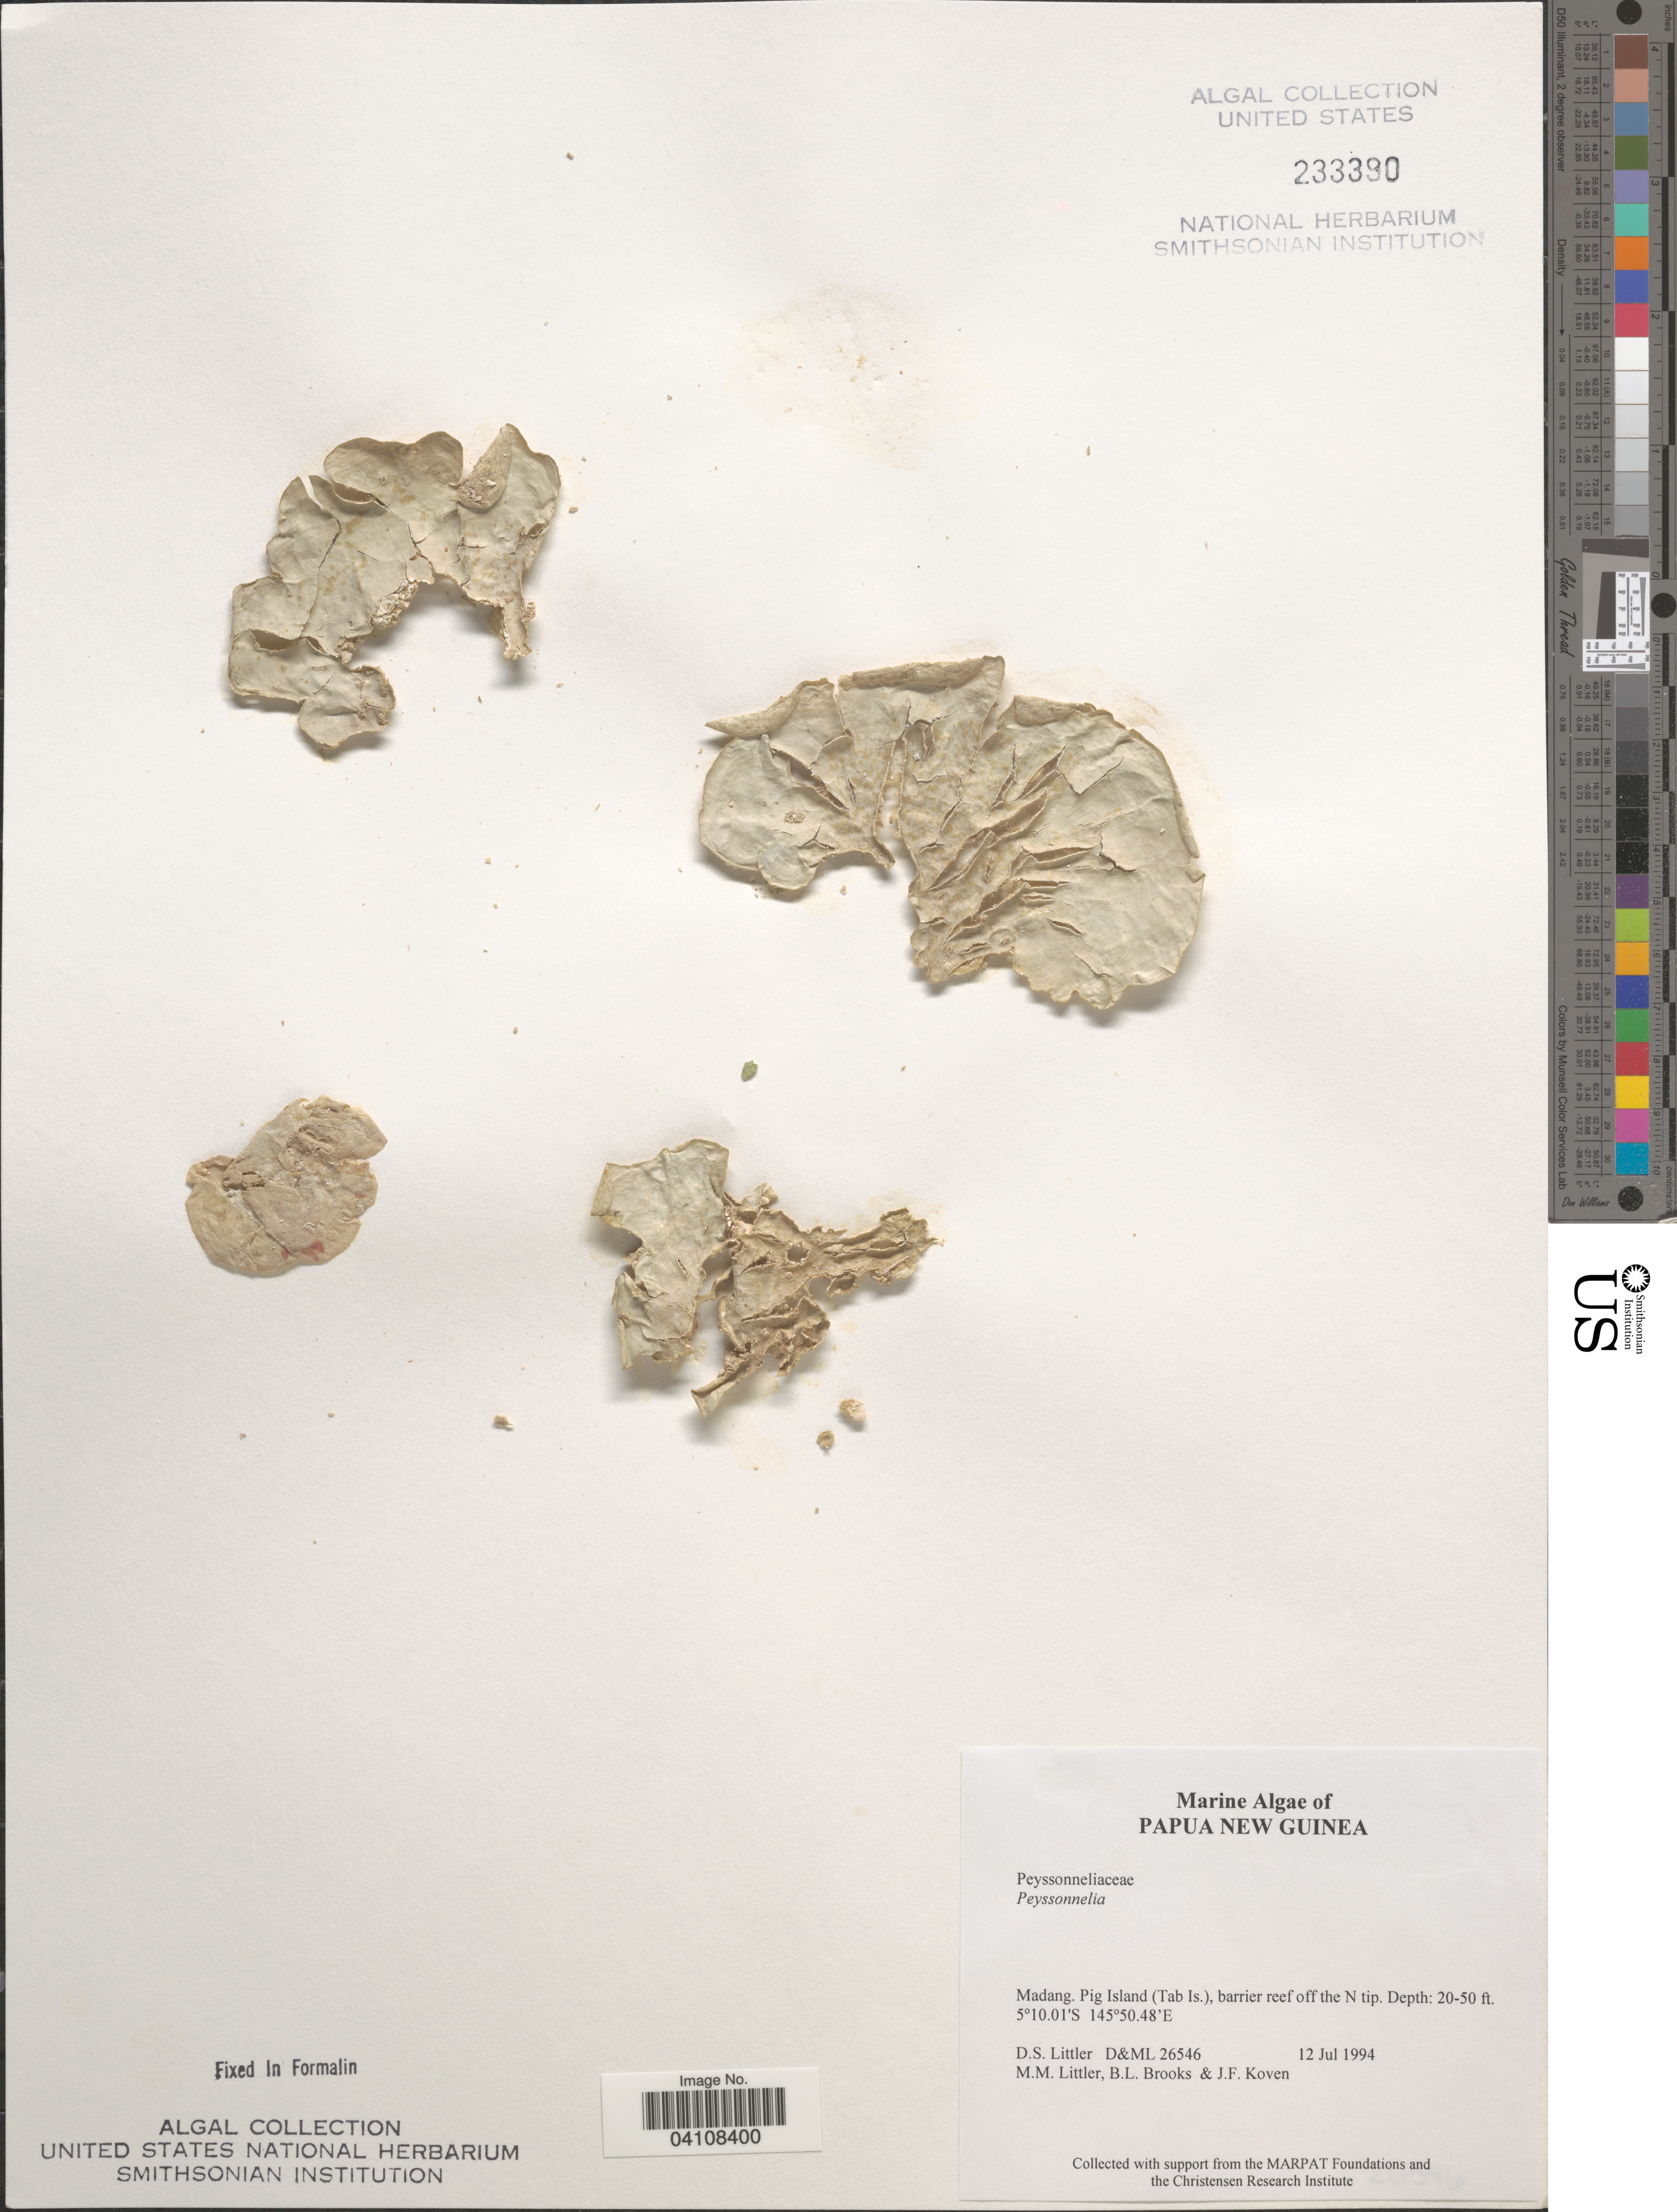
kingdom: Plantae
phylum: Rhodophyta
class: Florideophyceae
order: Peyssonneliales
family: Peyssonneliaceae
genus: Peyssonnelia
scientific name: Peyssonnelia sp.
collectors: D. S. Littler, B. Brooks & J. Koven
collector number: D&ML26546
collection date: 1994-07-12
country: Papua New Guinea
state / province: Madang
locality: Pig Island (Tab Is.), barrier reef off the N tip.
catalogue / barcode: US 233390